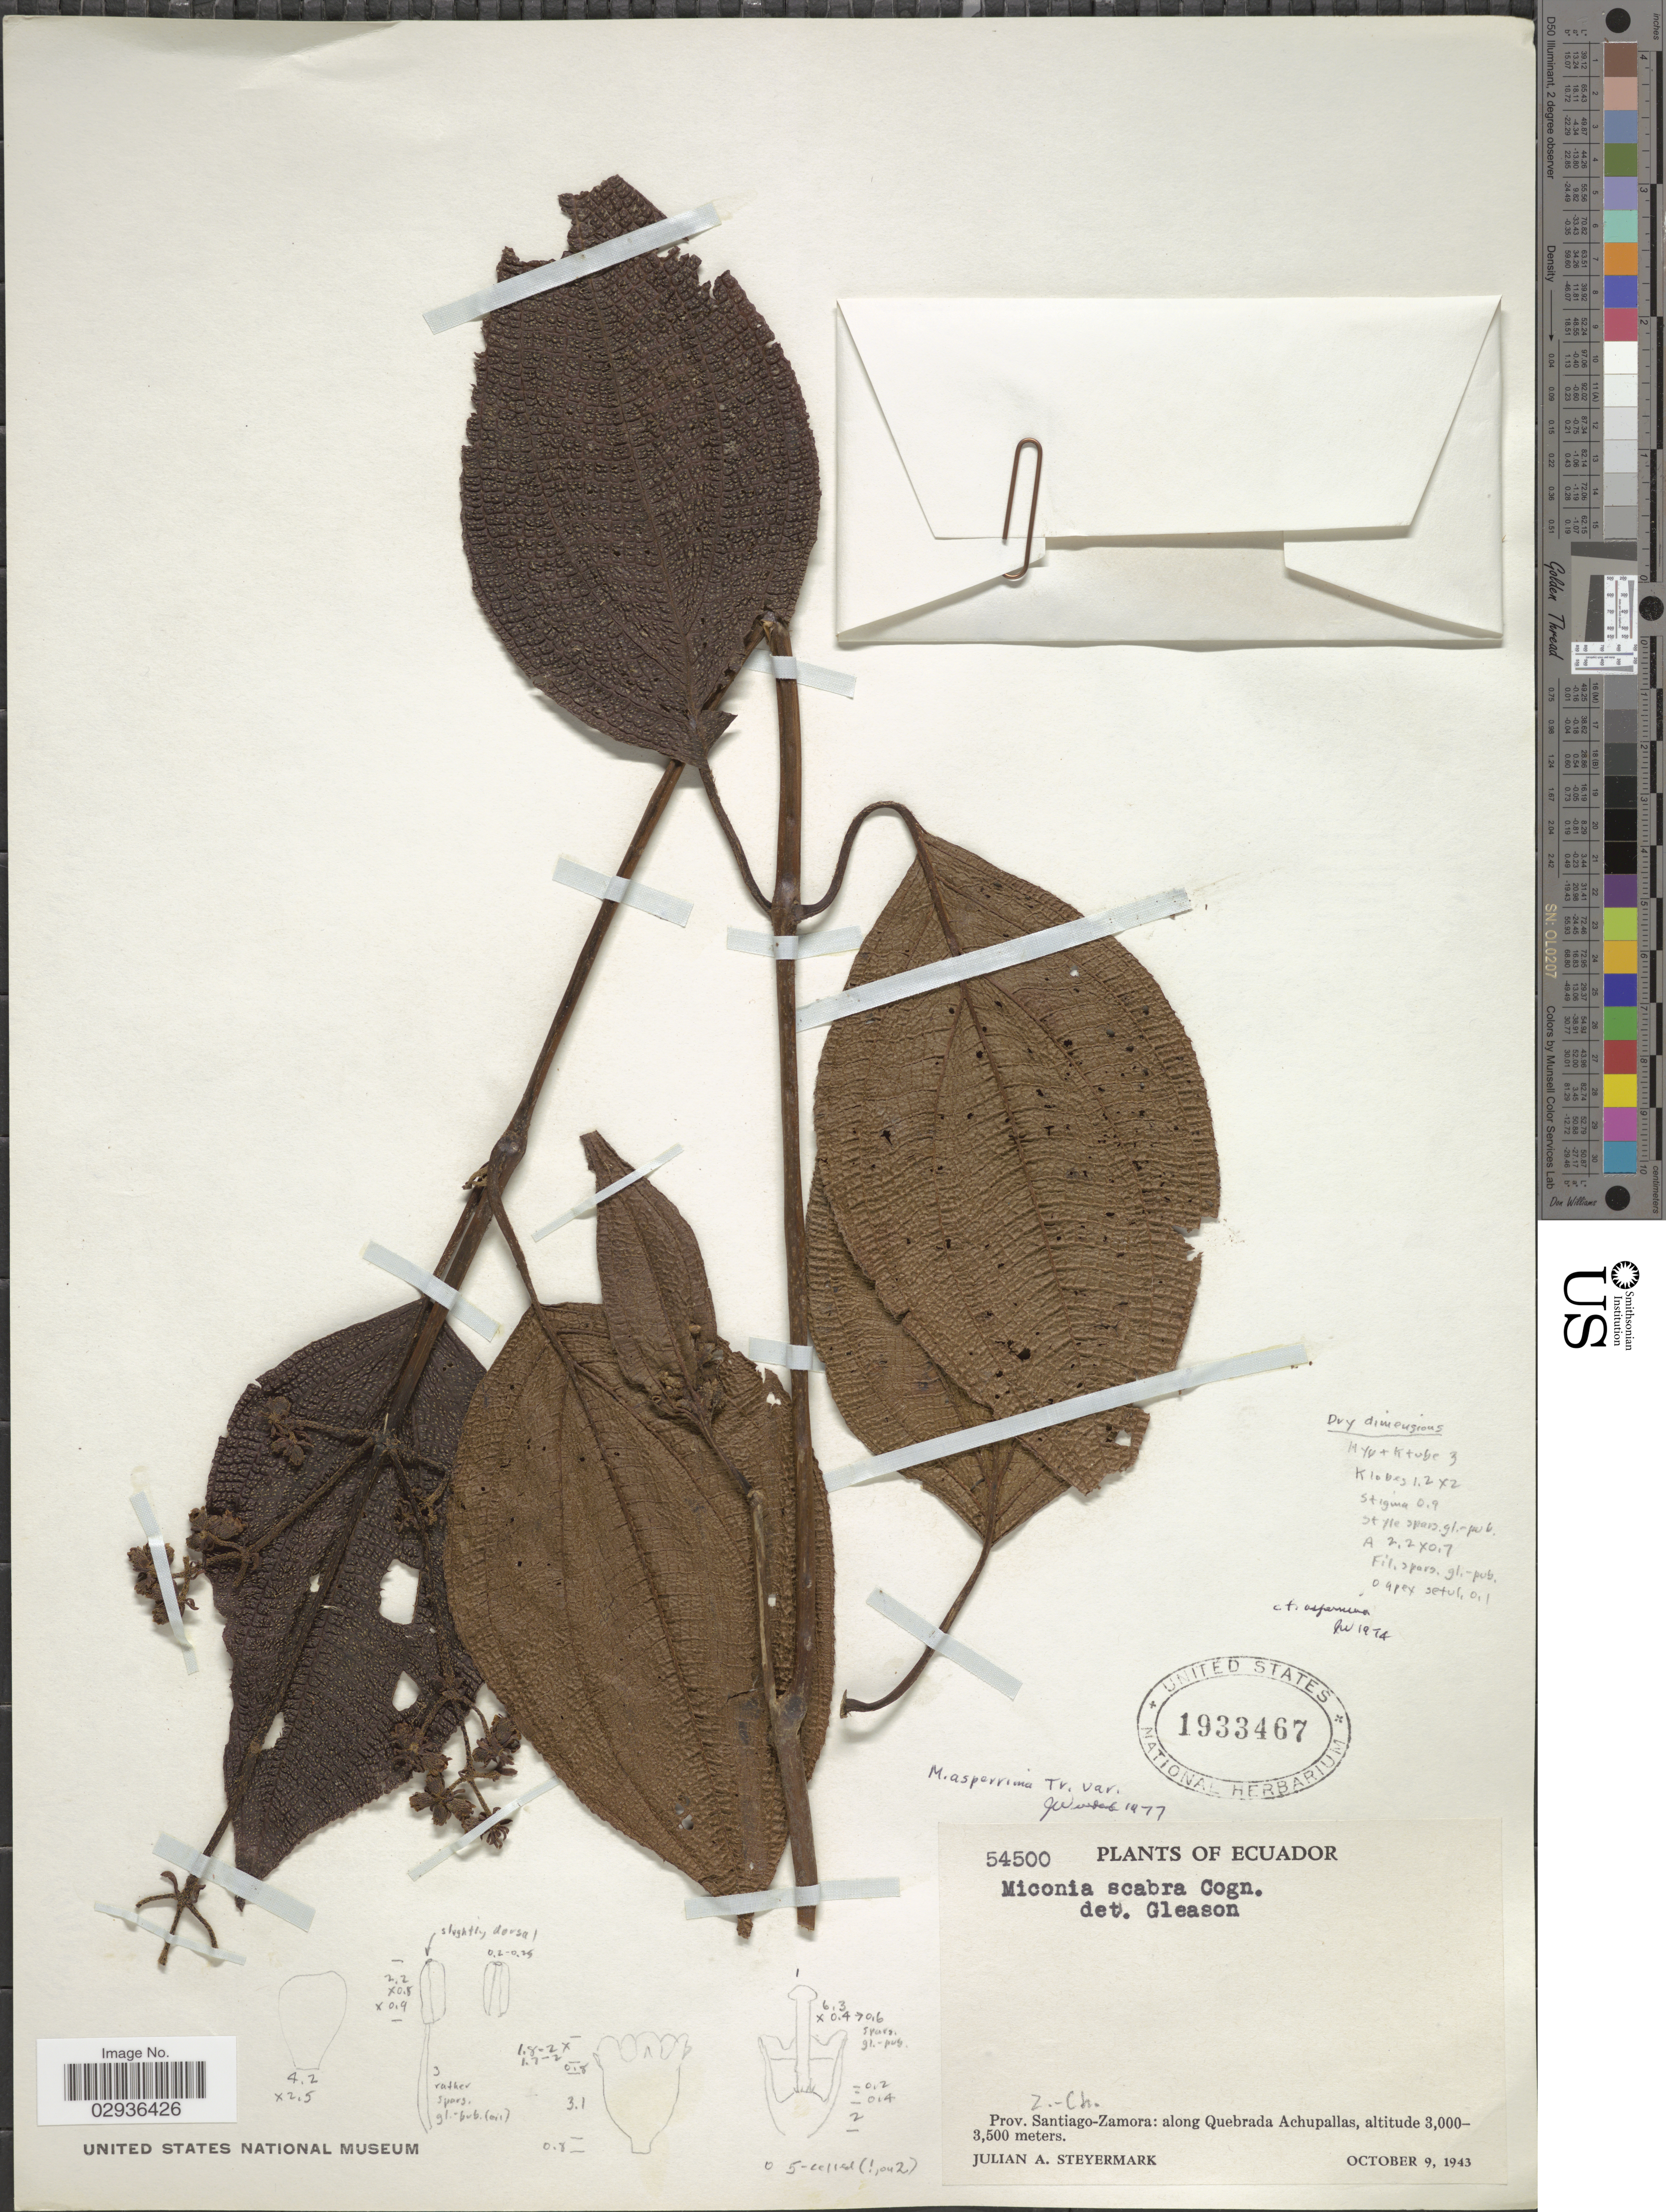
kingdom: Plantae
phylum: Tracheophyta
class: Magnoliopsida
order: Myrtales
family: Melastomataceae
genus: Miconia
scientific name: Miconia asperrima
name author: Triana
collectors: J. Steyermark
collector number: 54500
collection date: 1943-10-09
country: Ecuador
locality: Prov. Santiago-Zamora: along Quebrada Achupallas.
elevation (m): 3000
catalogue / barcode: US 1933467